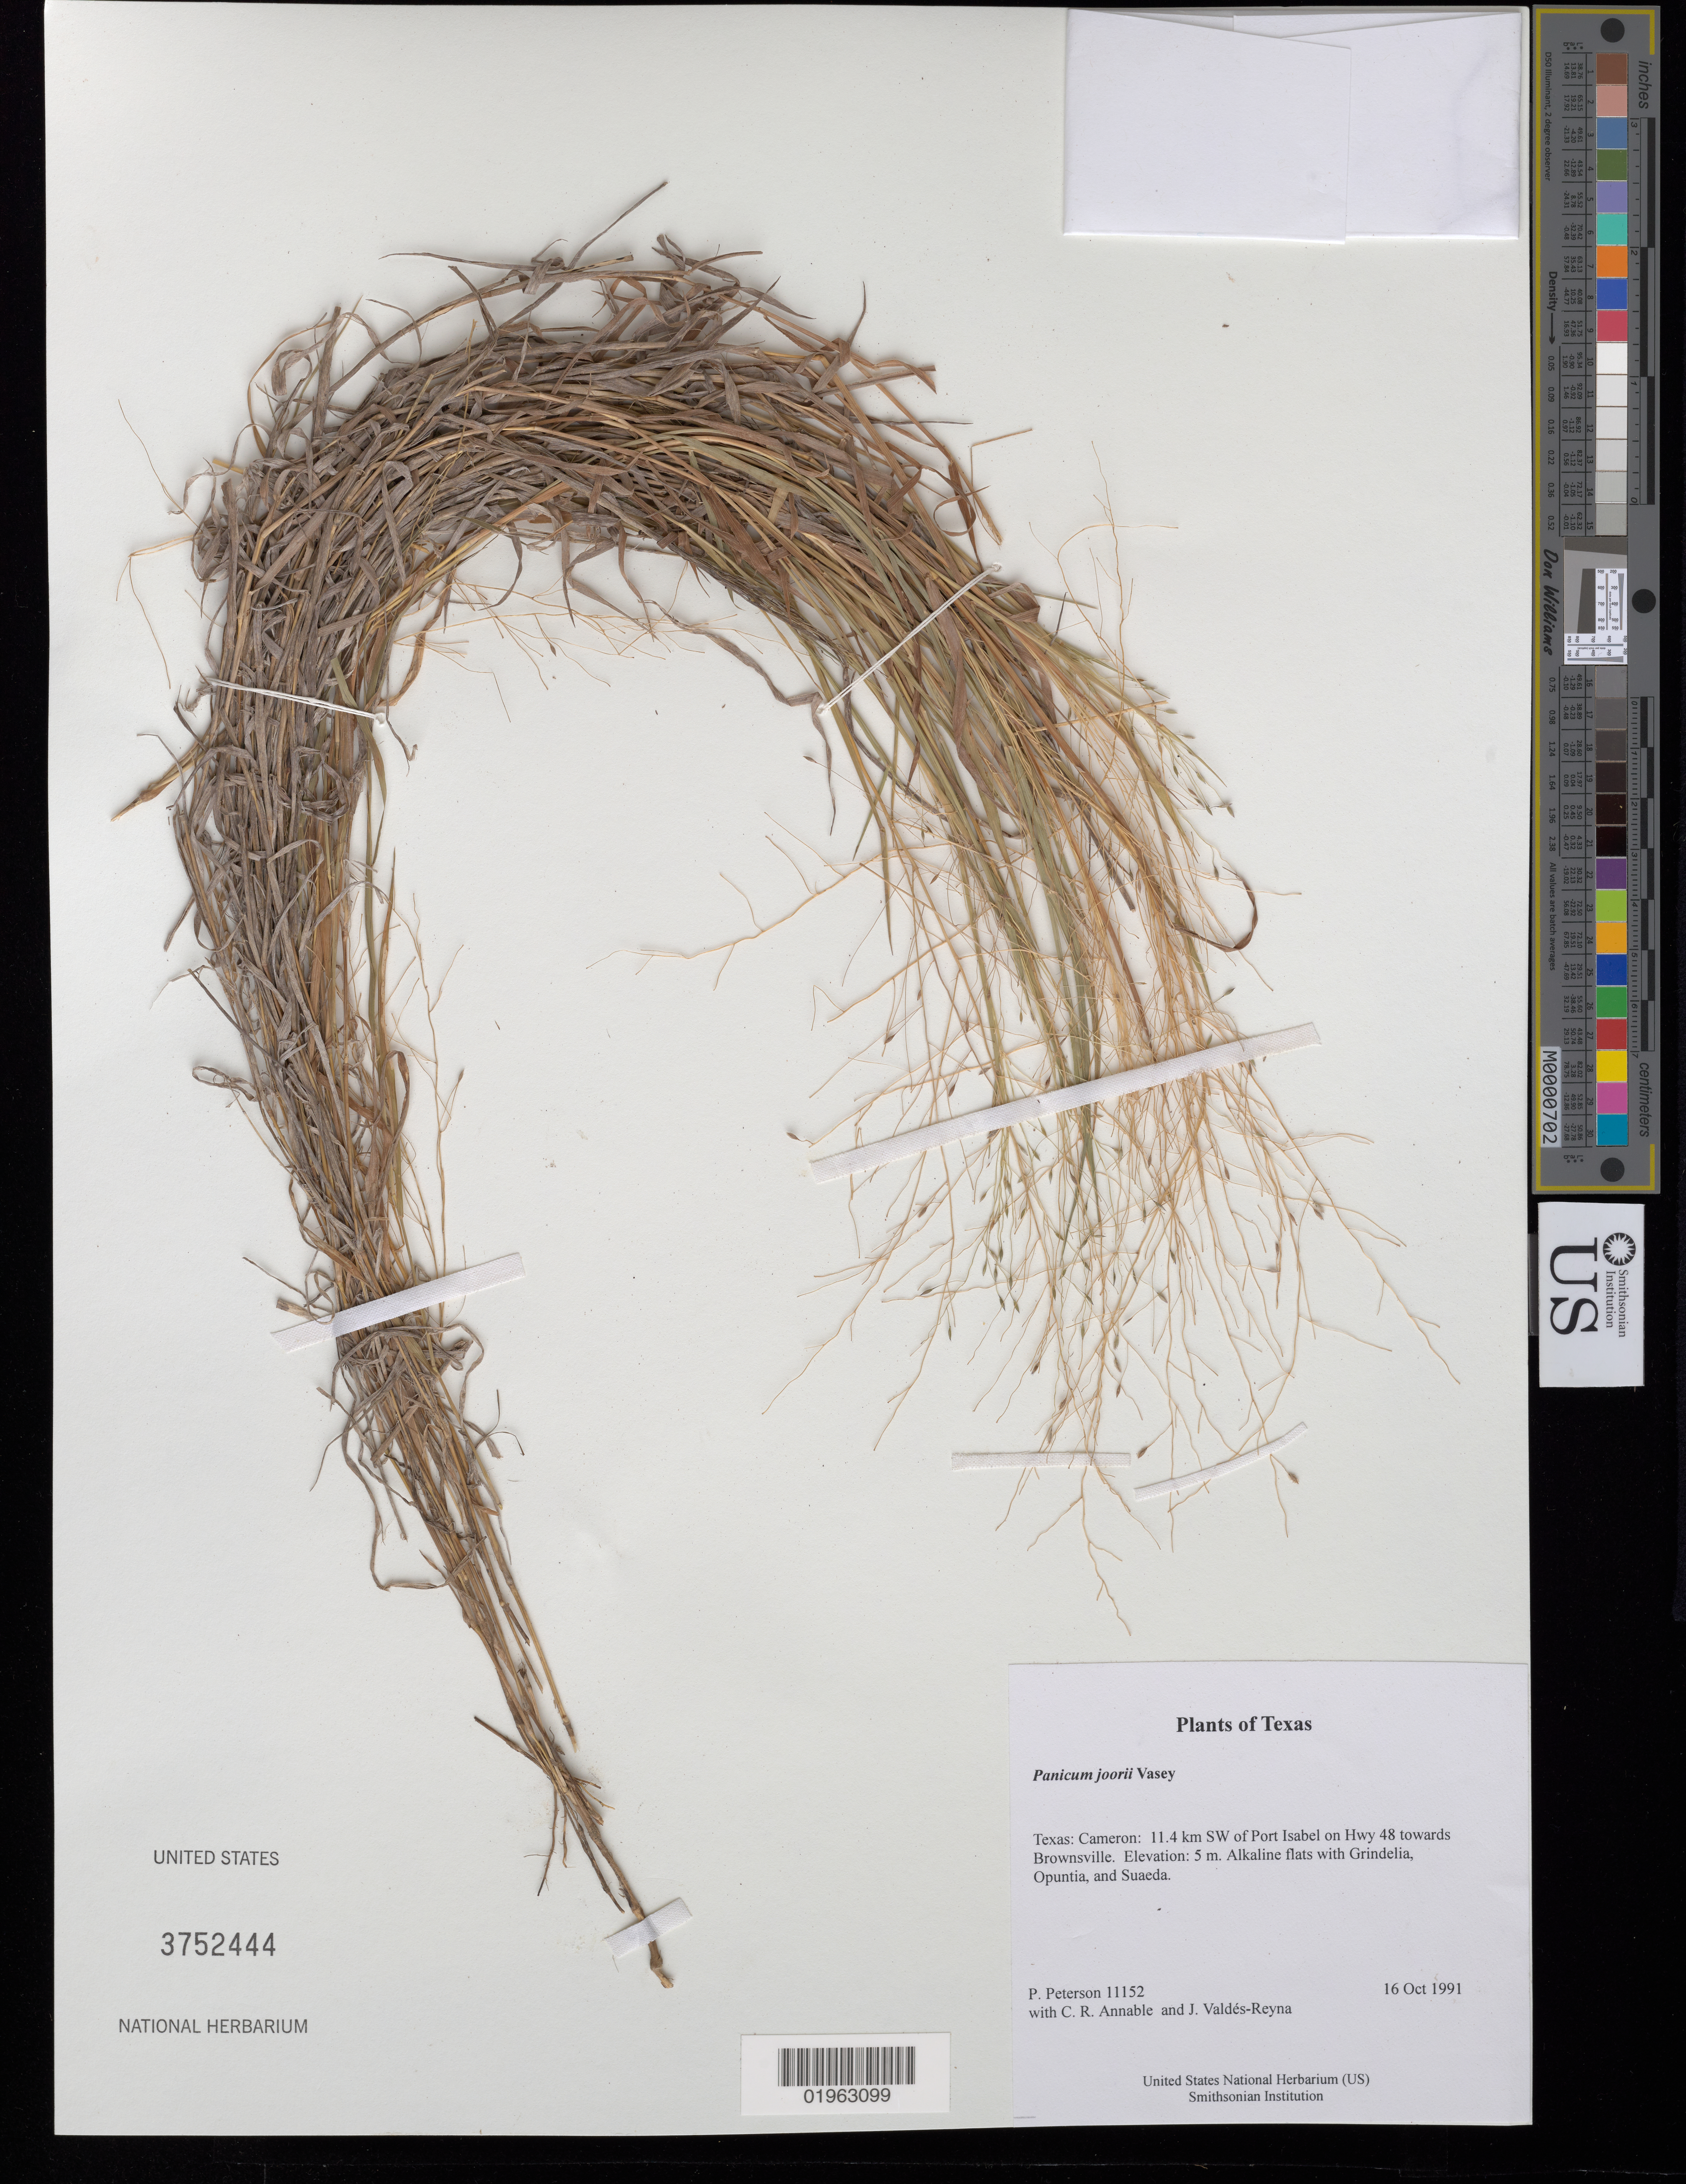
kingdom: Plantae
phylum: Tracheophyta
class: Liliopsida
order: Poales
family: Poaceae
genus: Panicum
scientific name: Panicum sp.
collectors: P. M. Peterson, C. R. Annable & J. Valdés-Reyna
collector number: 11152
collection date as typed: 16 Oct 1991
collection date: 1991-10-16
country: United States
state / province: Texas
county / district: Cameron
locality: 11.4 km SW of Port Isabel on Hwy 48 towards Brownsville.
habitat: Alkaline flats with Grindelia, Opuntia, and Suaeda.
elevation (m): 5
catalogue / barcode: US 3752444